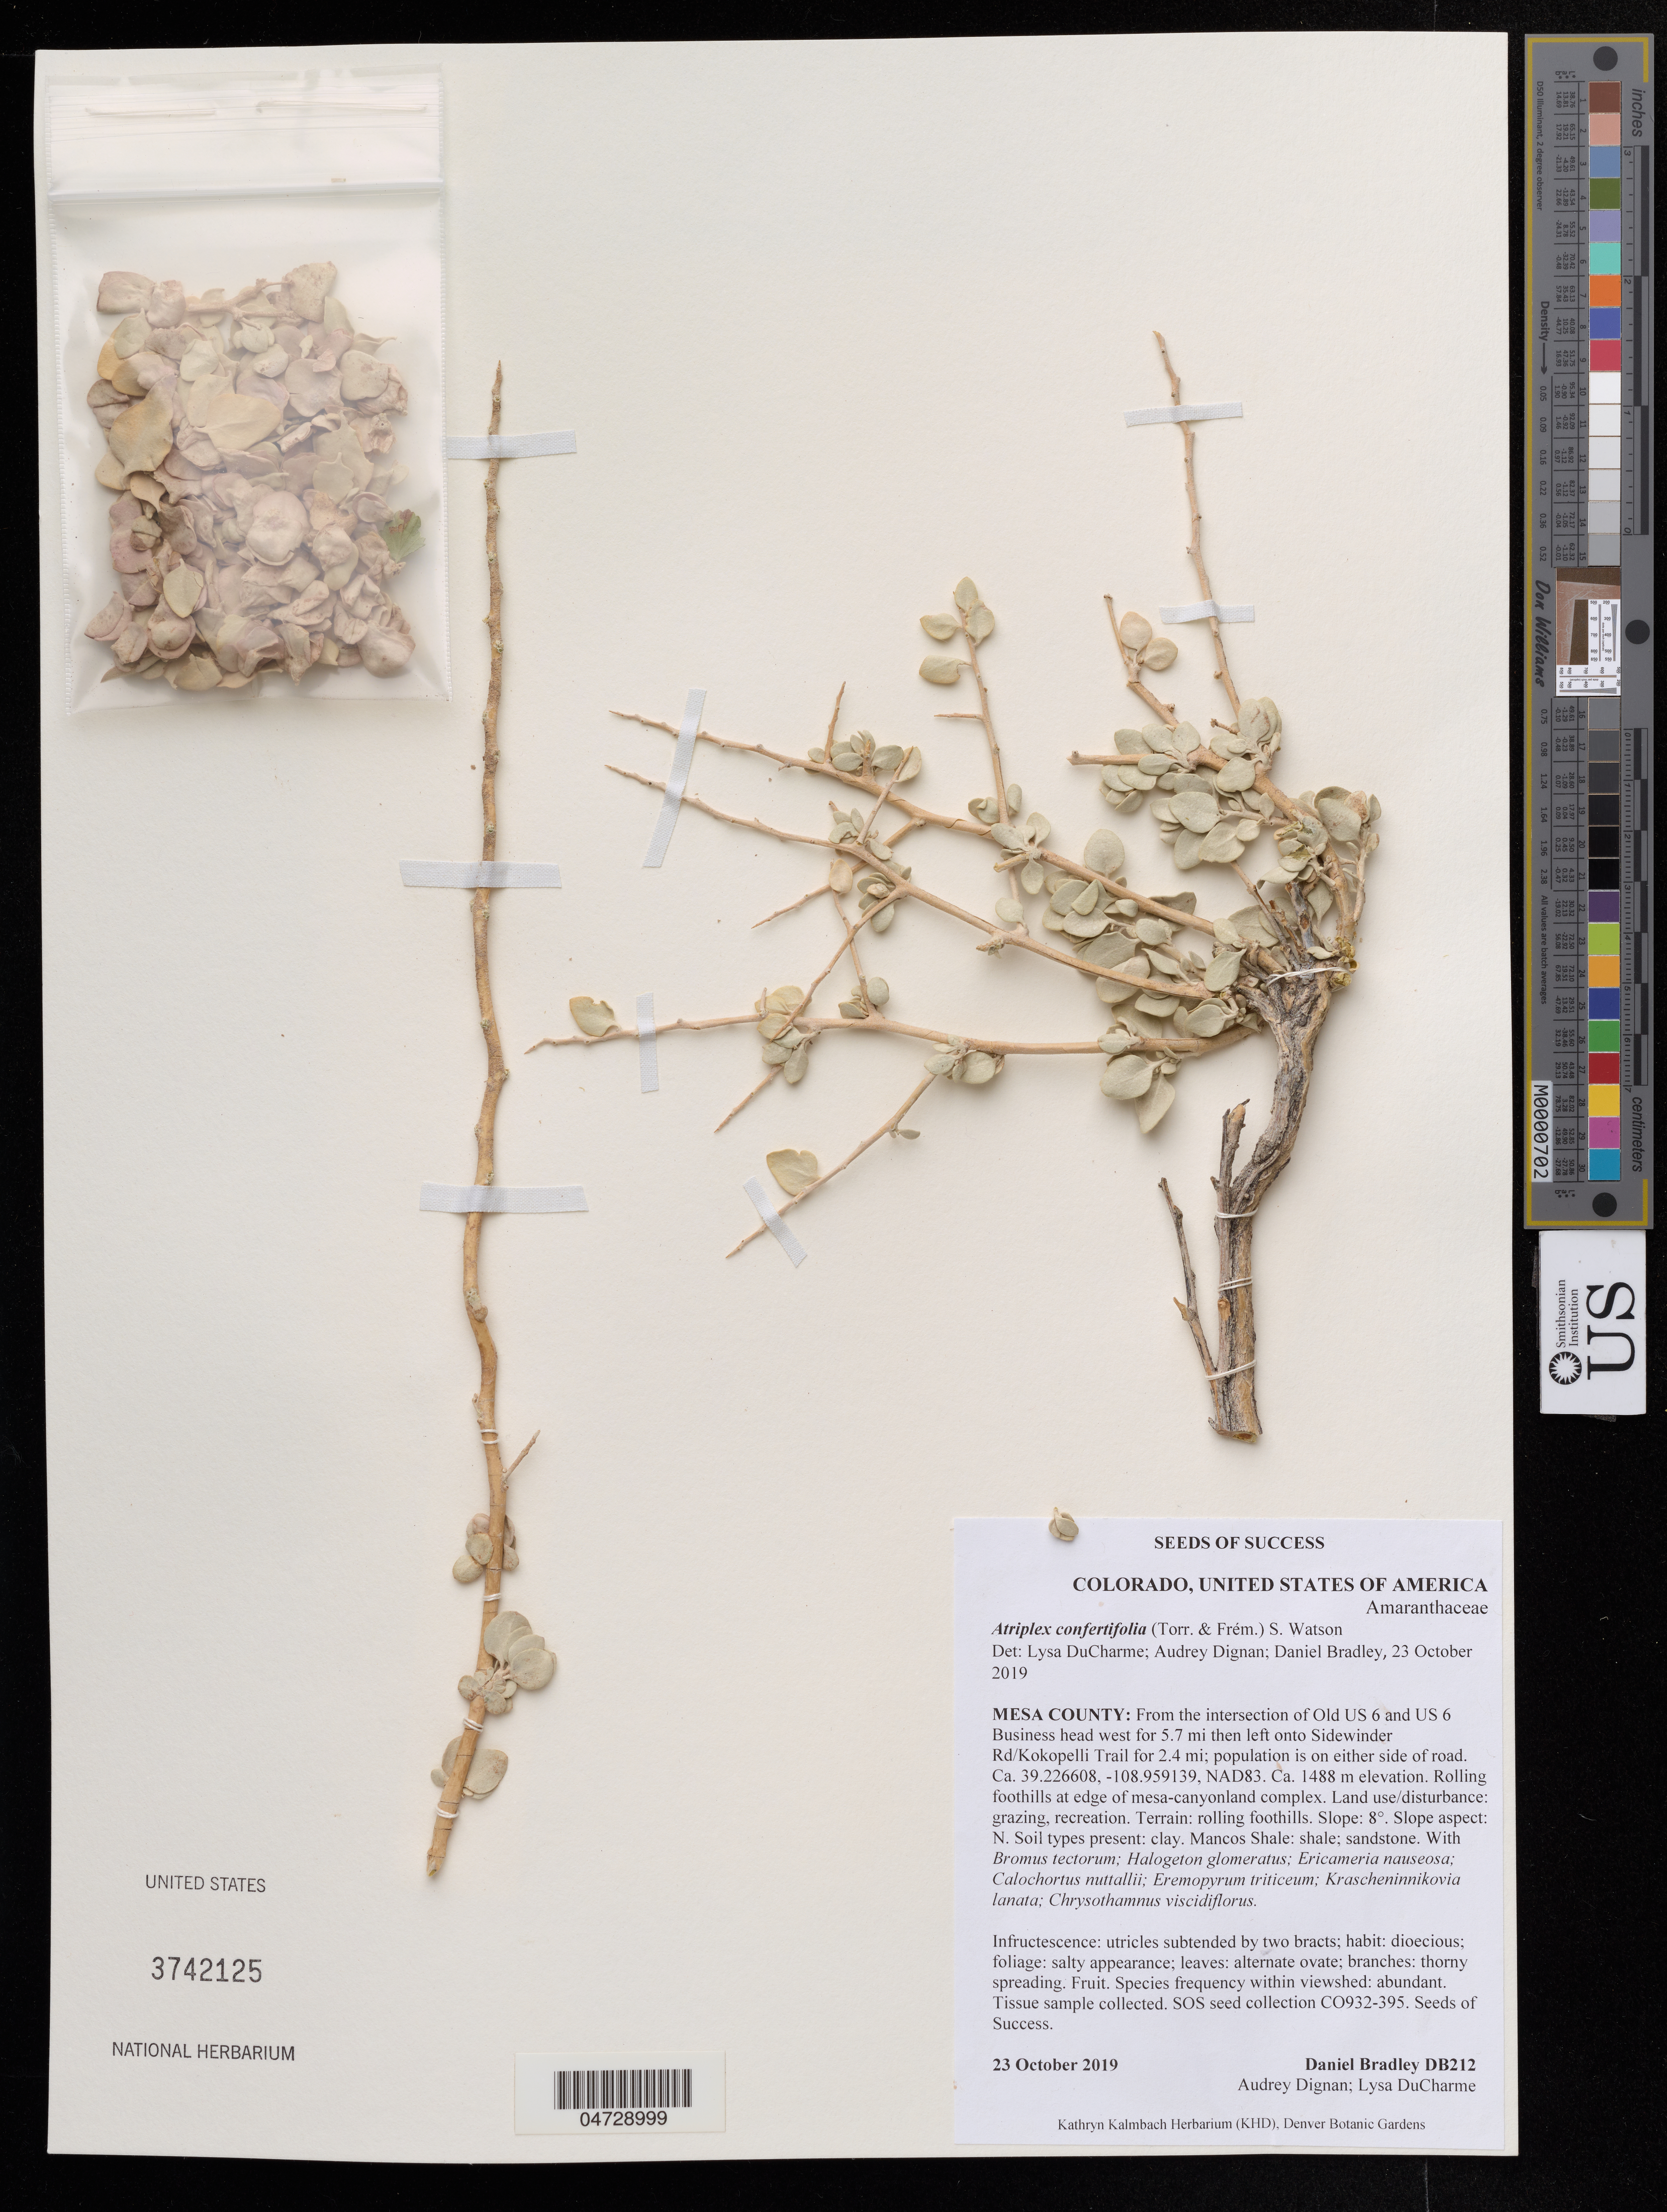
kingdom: Plantae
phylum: Tracheophyta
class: Magnoliopsida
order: Caryophyllales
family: Amaranthaceae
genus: Atriplex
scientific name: Atriplex confertifolia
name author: (Torr. & Frém.) S. Watson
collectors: D. Bradley, A. Dignan & L. DuCharme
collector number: DB212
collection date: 2019-10-23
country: United States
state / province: Colorado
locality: Mesa County: From the intersection of Old US 6 and US 6 Business headwest for 5.7 mi then eft onto Sidewinder Rd/Kokopelli Trail for 2.4 mi.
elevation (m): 1488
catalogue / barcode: US 3742125